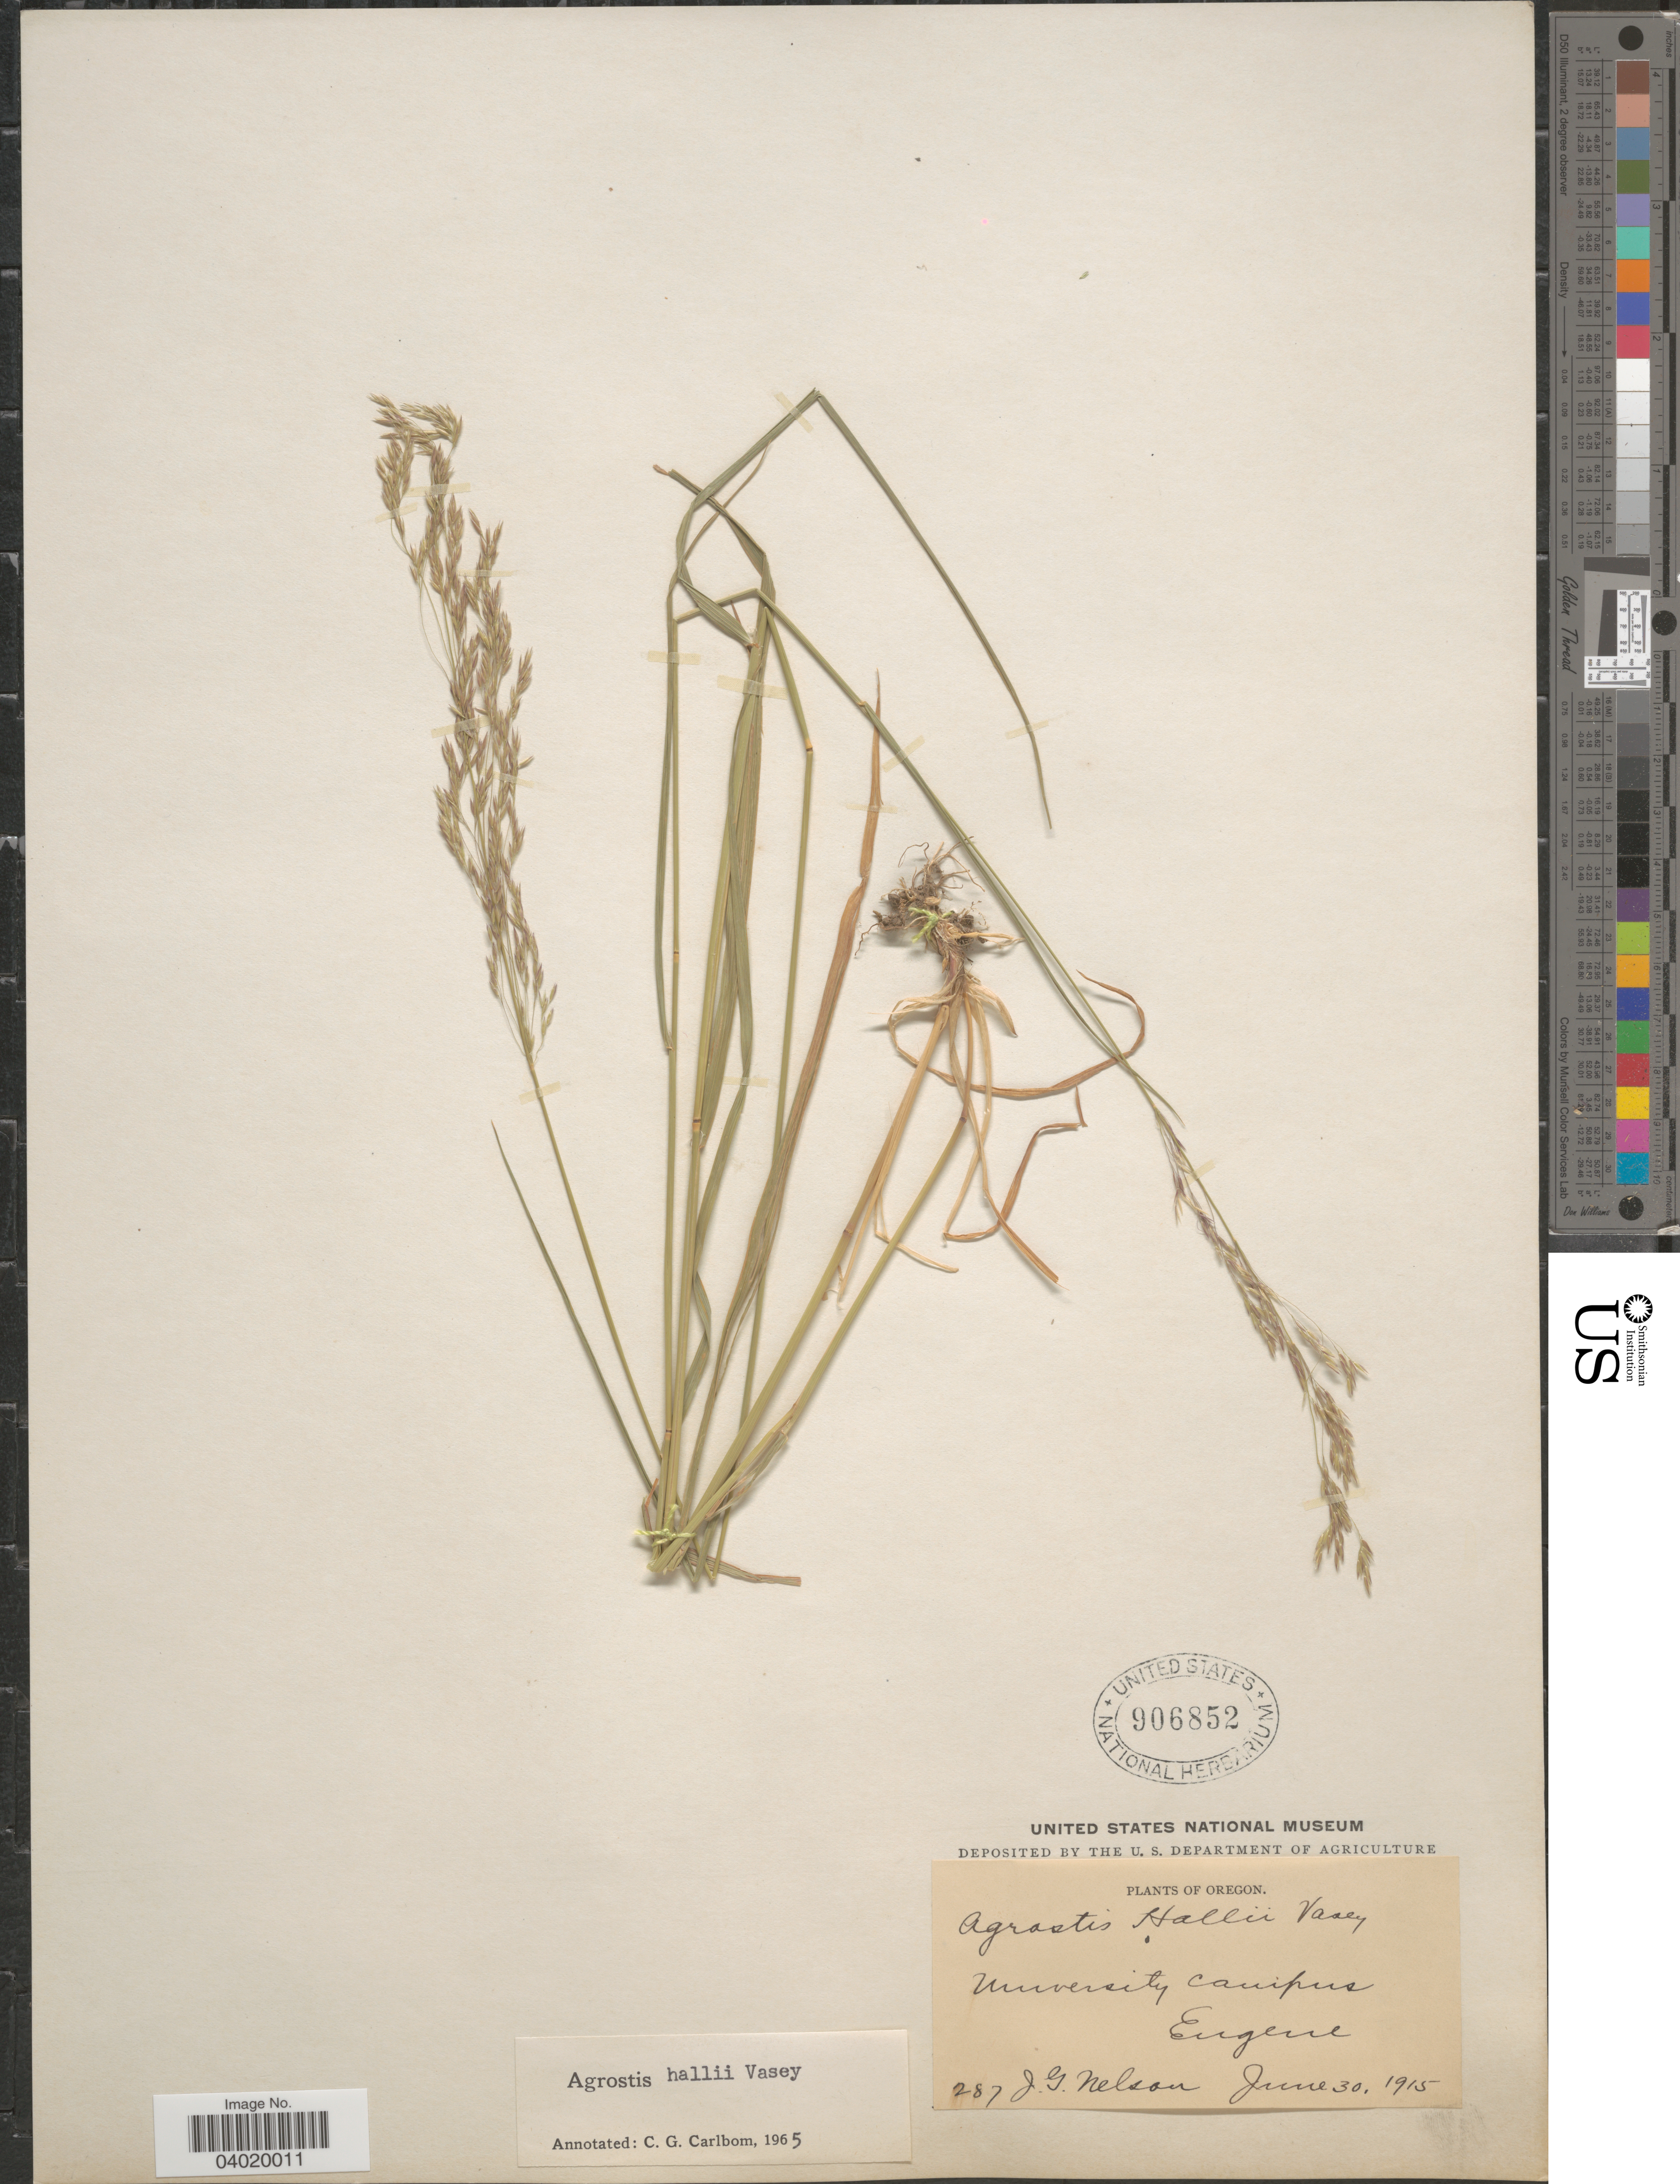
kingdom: Plantae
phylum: Tracheophyta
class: Liliopsida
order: Poales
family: Poaceae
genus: Agrostis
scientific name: Agrostis hallii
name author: Vasey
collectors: J. C. Nelson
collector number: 287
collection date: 1915-06-30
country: United States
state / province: Oregon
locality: University campus, Eugene.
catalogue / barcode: US 906852